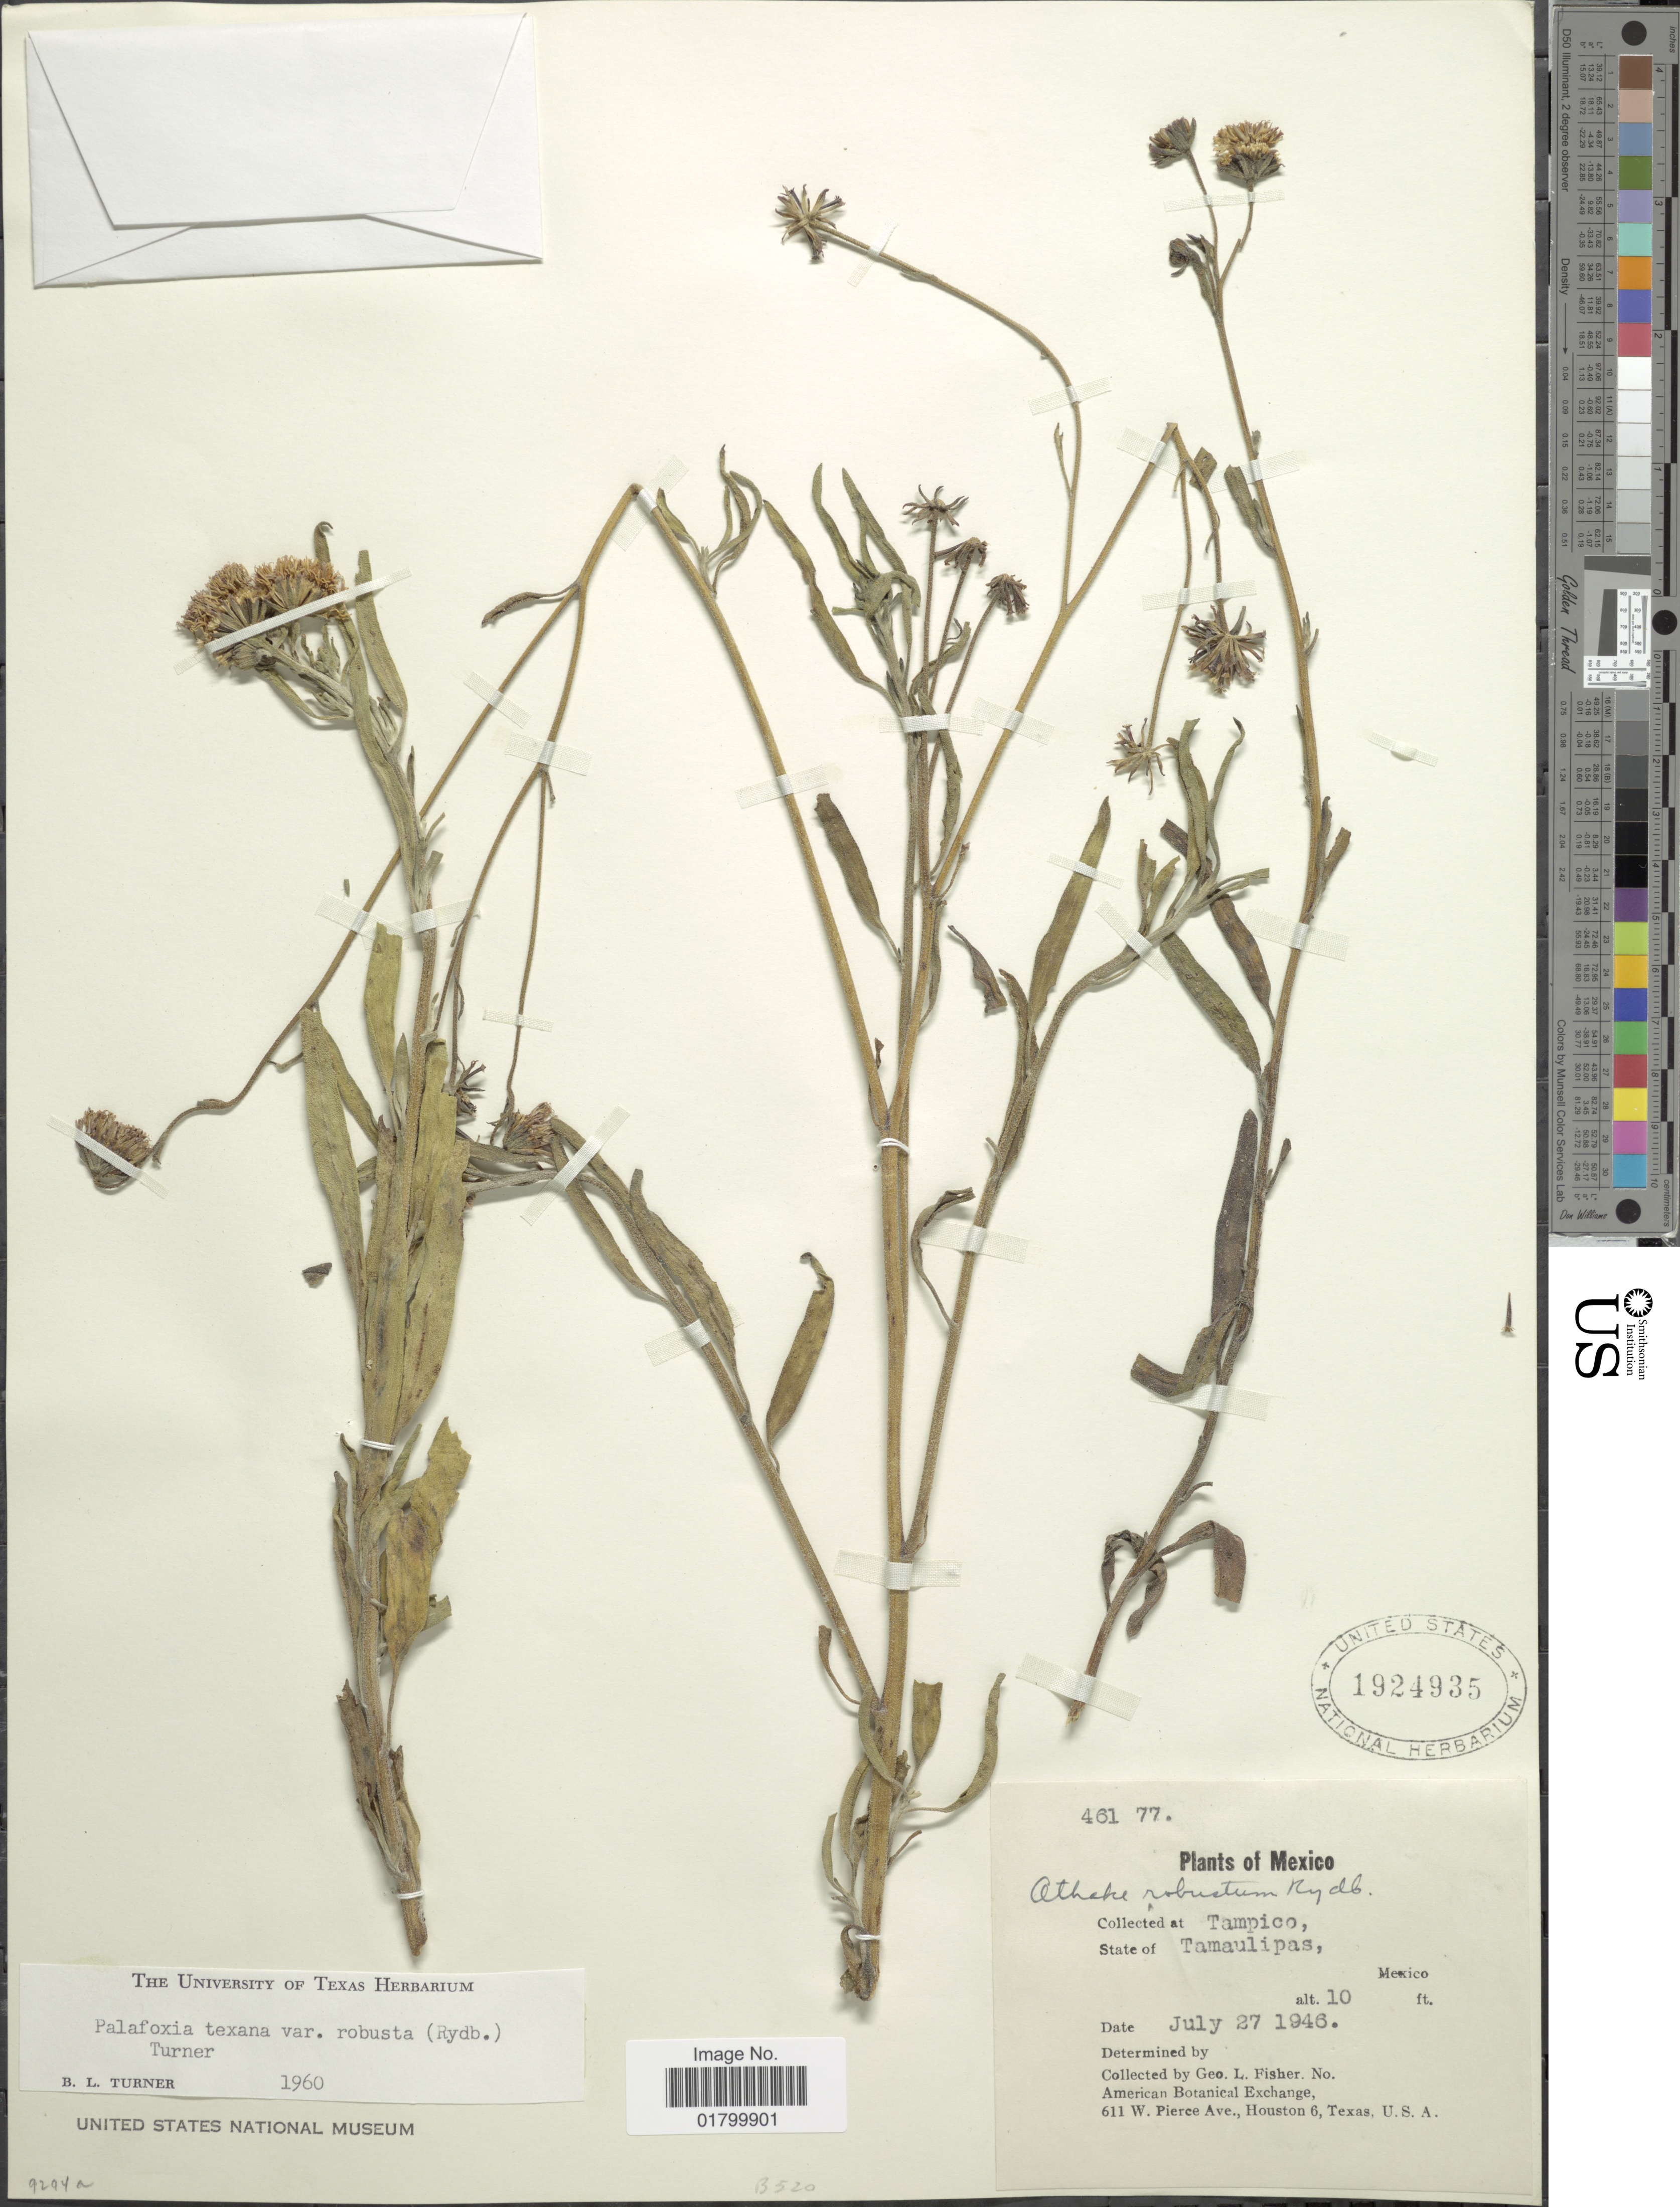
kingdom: Plantae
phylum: Tracheophyta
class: Magnoliopsida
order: Asterales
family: Asteraceae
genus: Palafoxia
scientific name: Palafoxia texana var. robusta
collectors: G. L. Fisher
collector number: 46177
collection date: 1946-07-27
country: Mexico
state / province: Tamaulipas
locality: At Tampico, State of Tamaulipas, Mexico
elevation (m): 3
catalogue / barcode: US 1924935